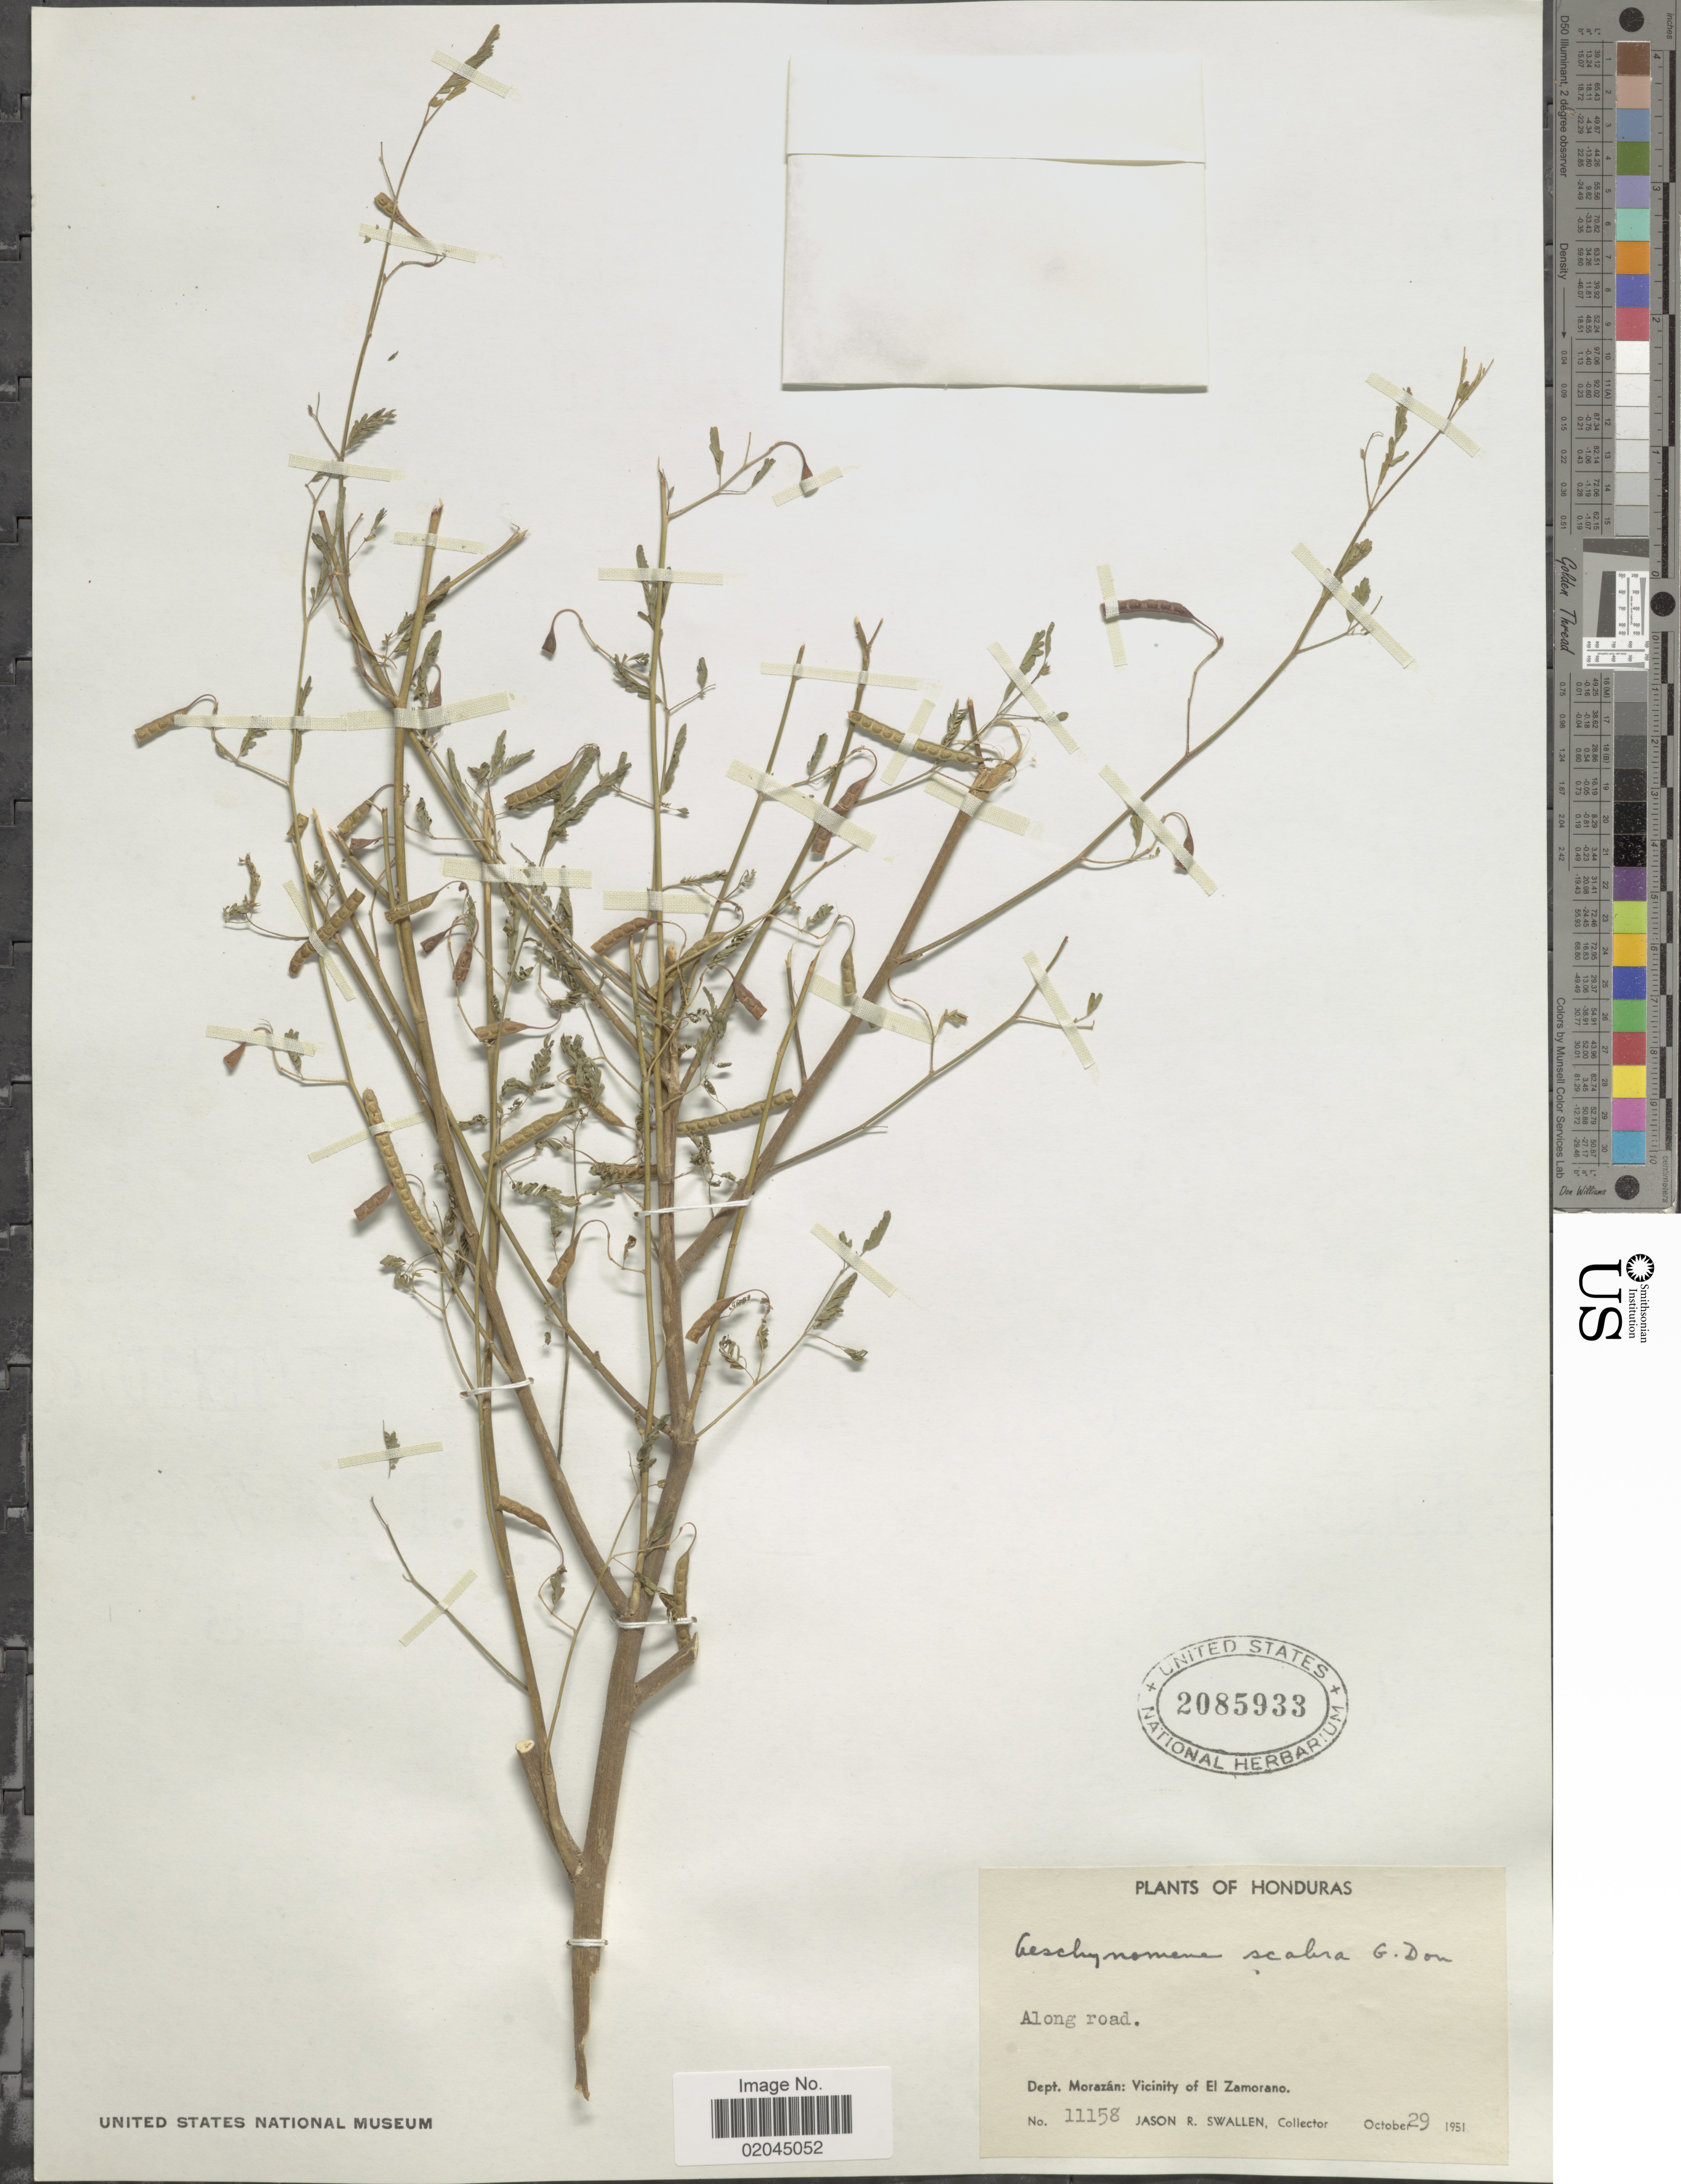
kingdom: Plantae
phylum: Tracheophyta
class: Magnoliopsida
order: Fabales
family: Fabaceae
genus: Aeschynomene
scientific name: Aeschynomene scabra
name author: G. Don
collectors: J. R. Swallen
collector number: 11158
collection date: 1951-10-29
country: Honduras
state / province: Fco. Morazán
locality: Along road, Dept. Morazan: Vicinity of El Zamorano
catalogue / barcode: US 2085933